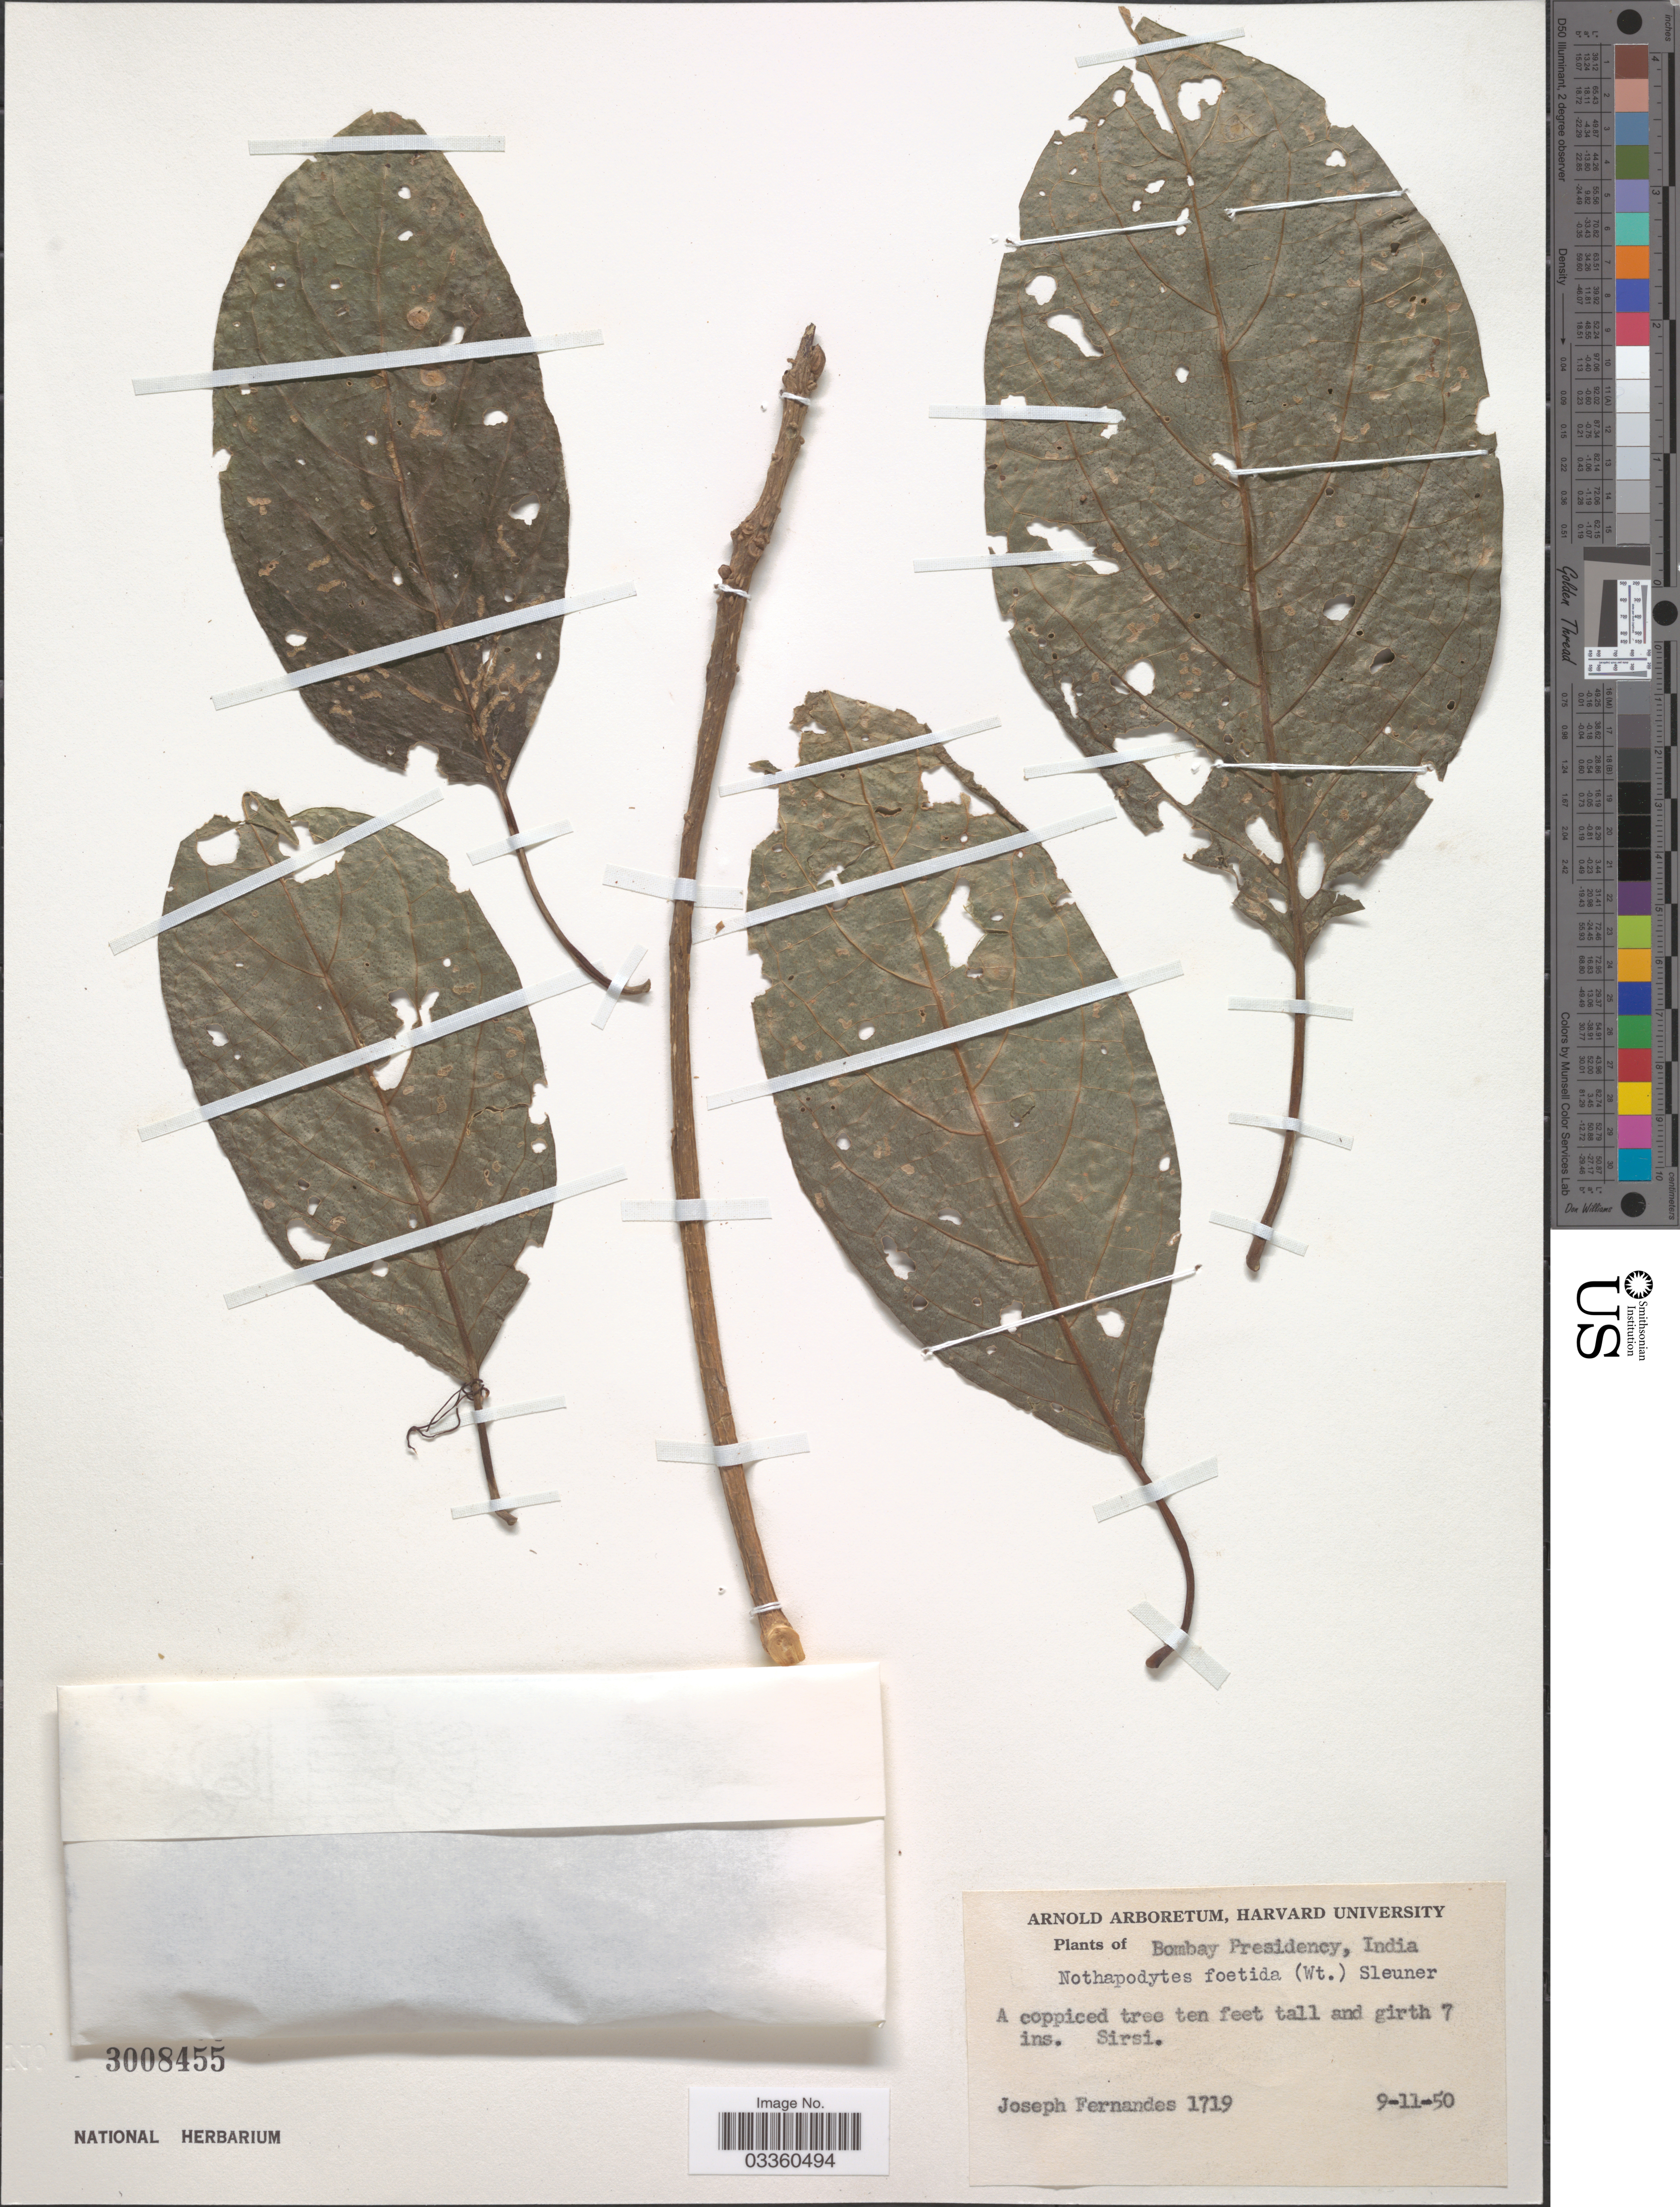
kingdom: Plantae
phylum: Tracheophyta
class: Magnoliopsida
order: Icacinales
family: Icacinaceae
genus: Nothapodytes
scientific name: Nothapodytes foetida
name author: (Wight) Sleumer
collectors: J. Fernandes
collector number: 1719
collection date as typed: Transcribed d/m/y: 9/11/50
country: India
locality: Bombay Presidency.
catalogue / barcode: US 3008455